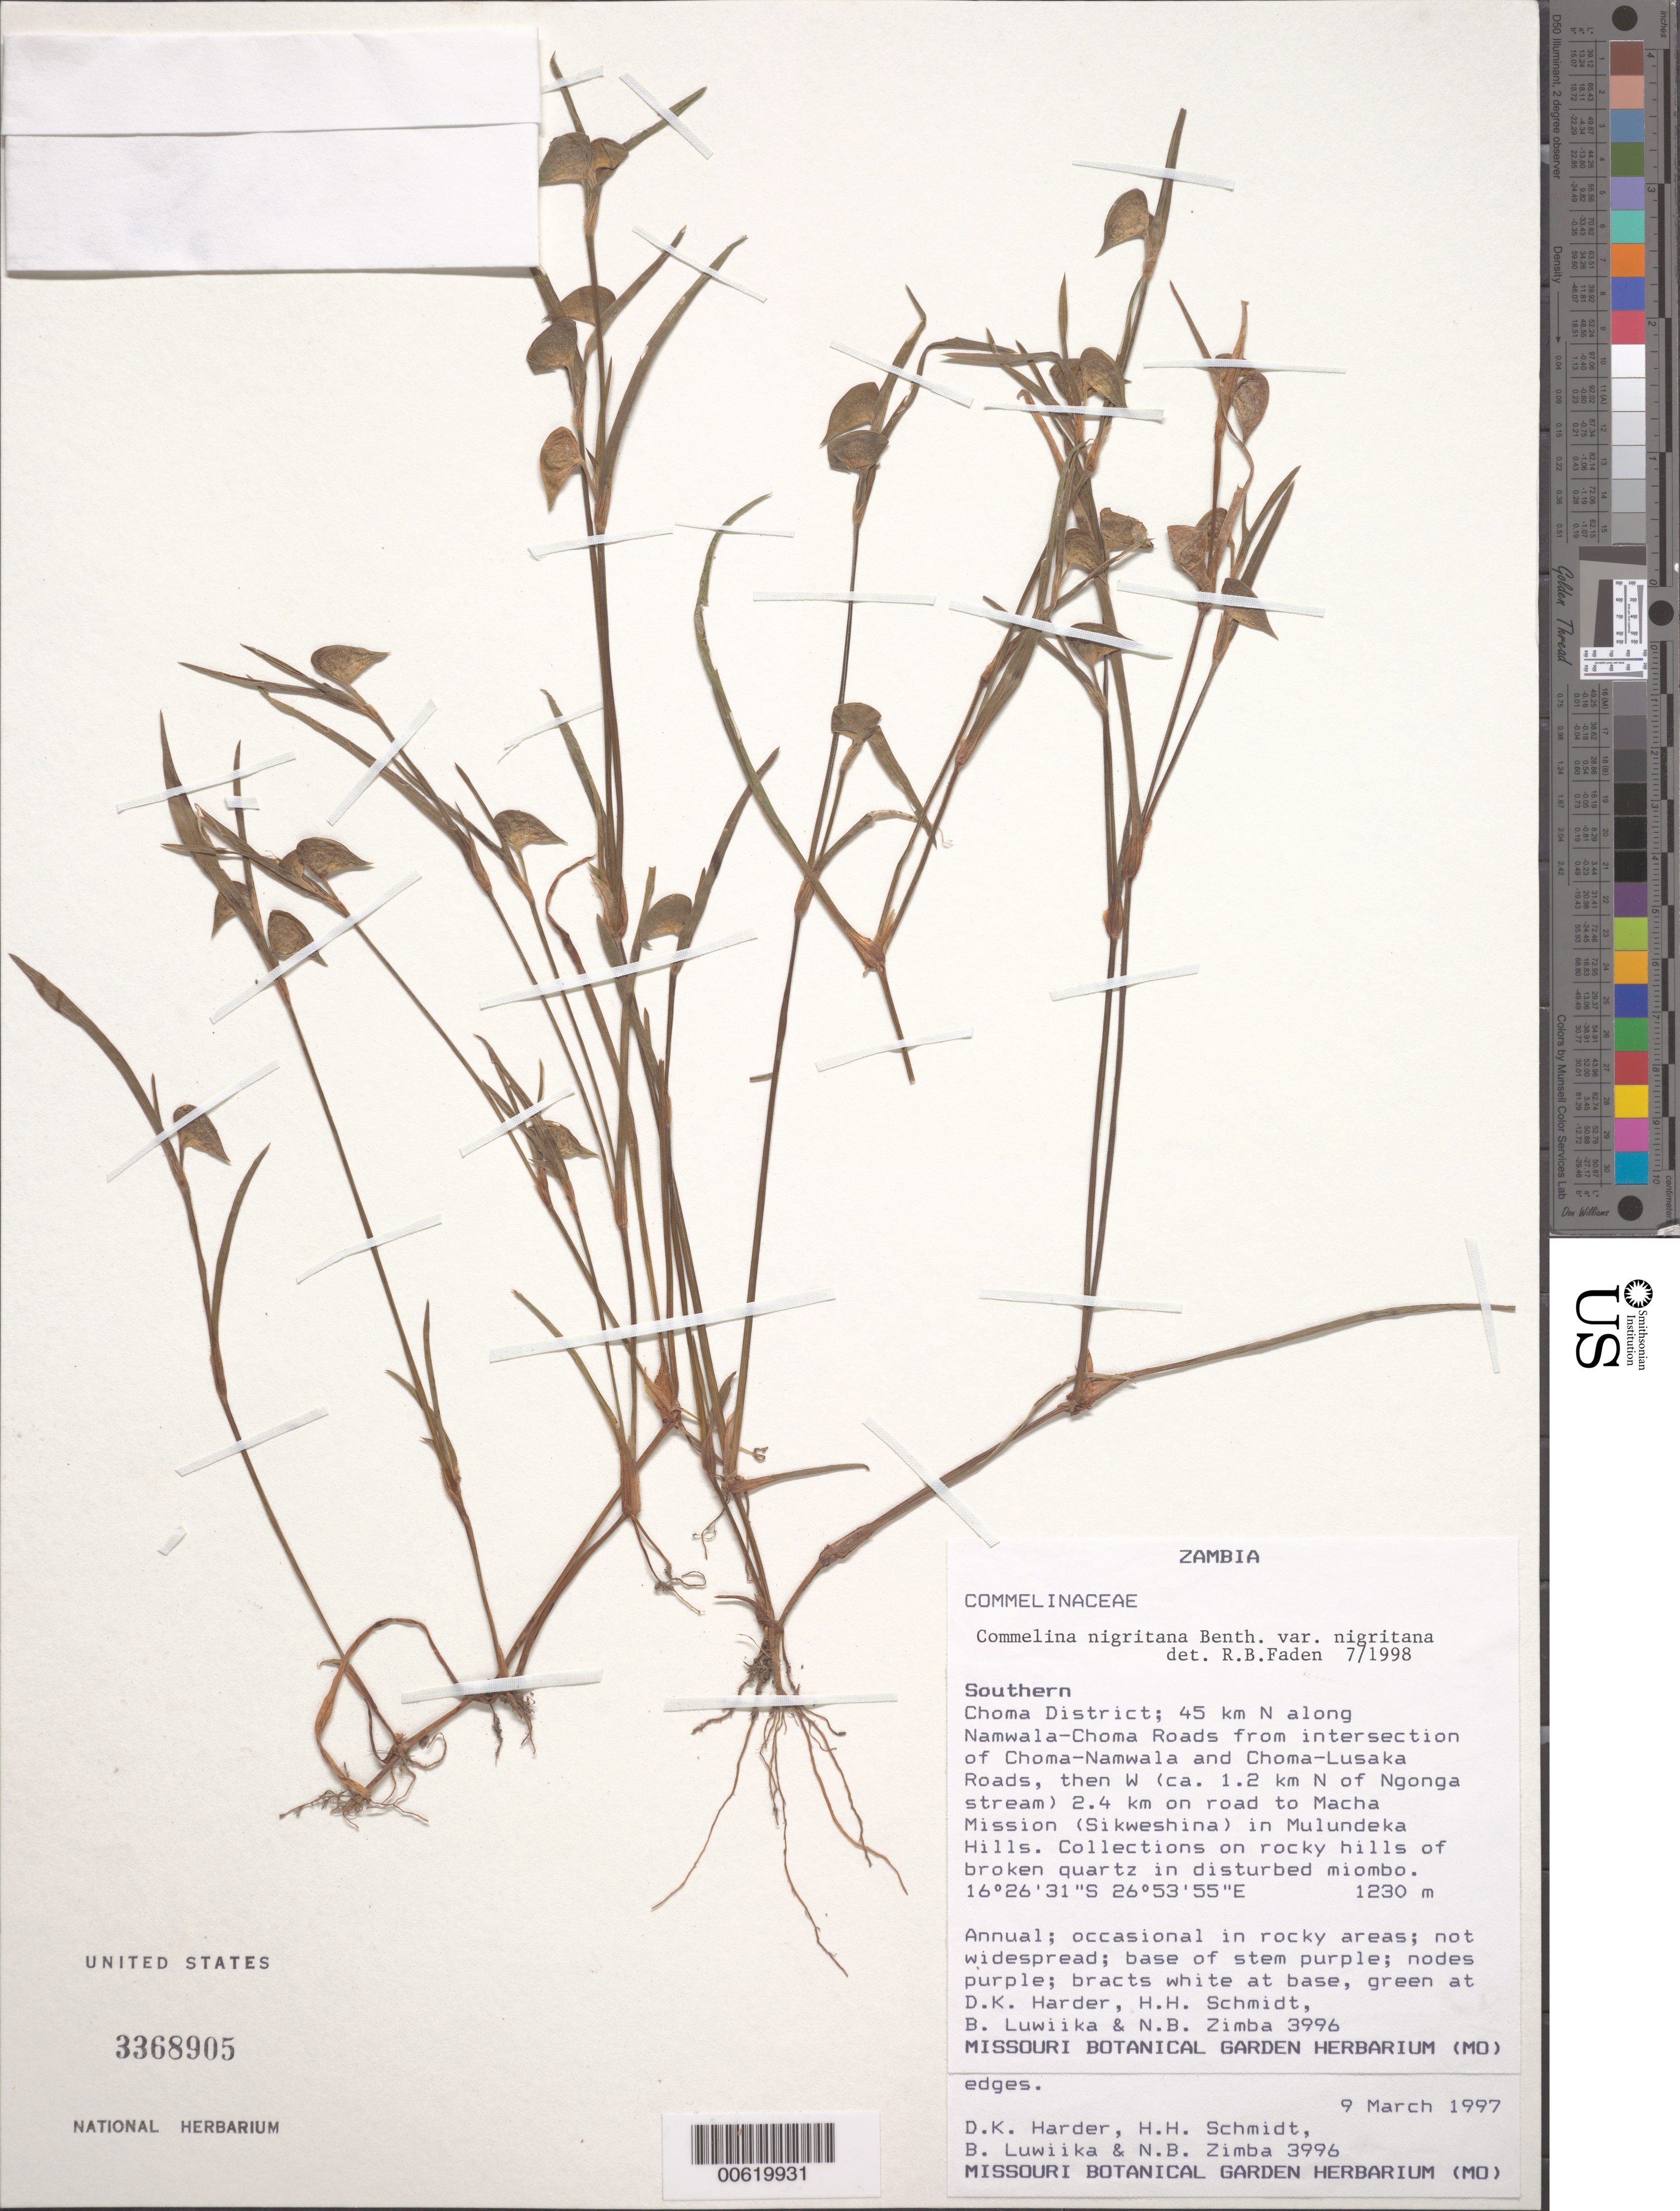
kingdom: Plantae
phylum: Tracheophyta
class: Liliopsida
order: Commelinales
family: Commelinaceae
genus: Commelina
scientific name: Commelina nigritana var. nigritana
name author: Benth.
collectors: D. Harder, H. H. Schmidt, N. B. Zimba & B. Luwiika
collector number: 3996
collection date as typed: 09 Mar 1997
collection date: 1997-03-09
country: Zambia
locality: Choma dist., n on m11 of intersection choma-namwala road, n of ngonga stream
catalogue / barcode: US 3368905